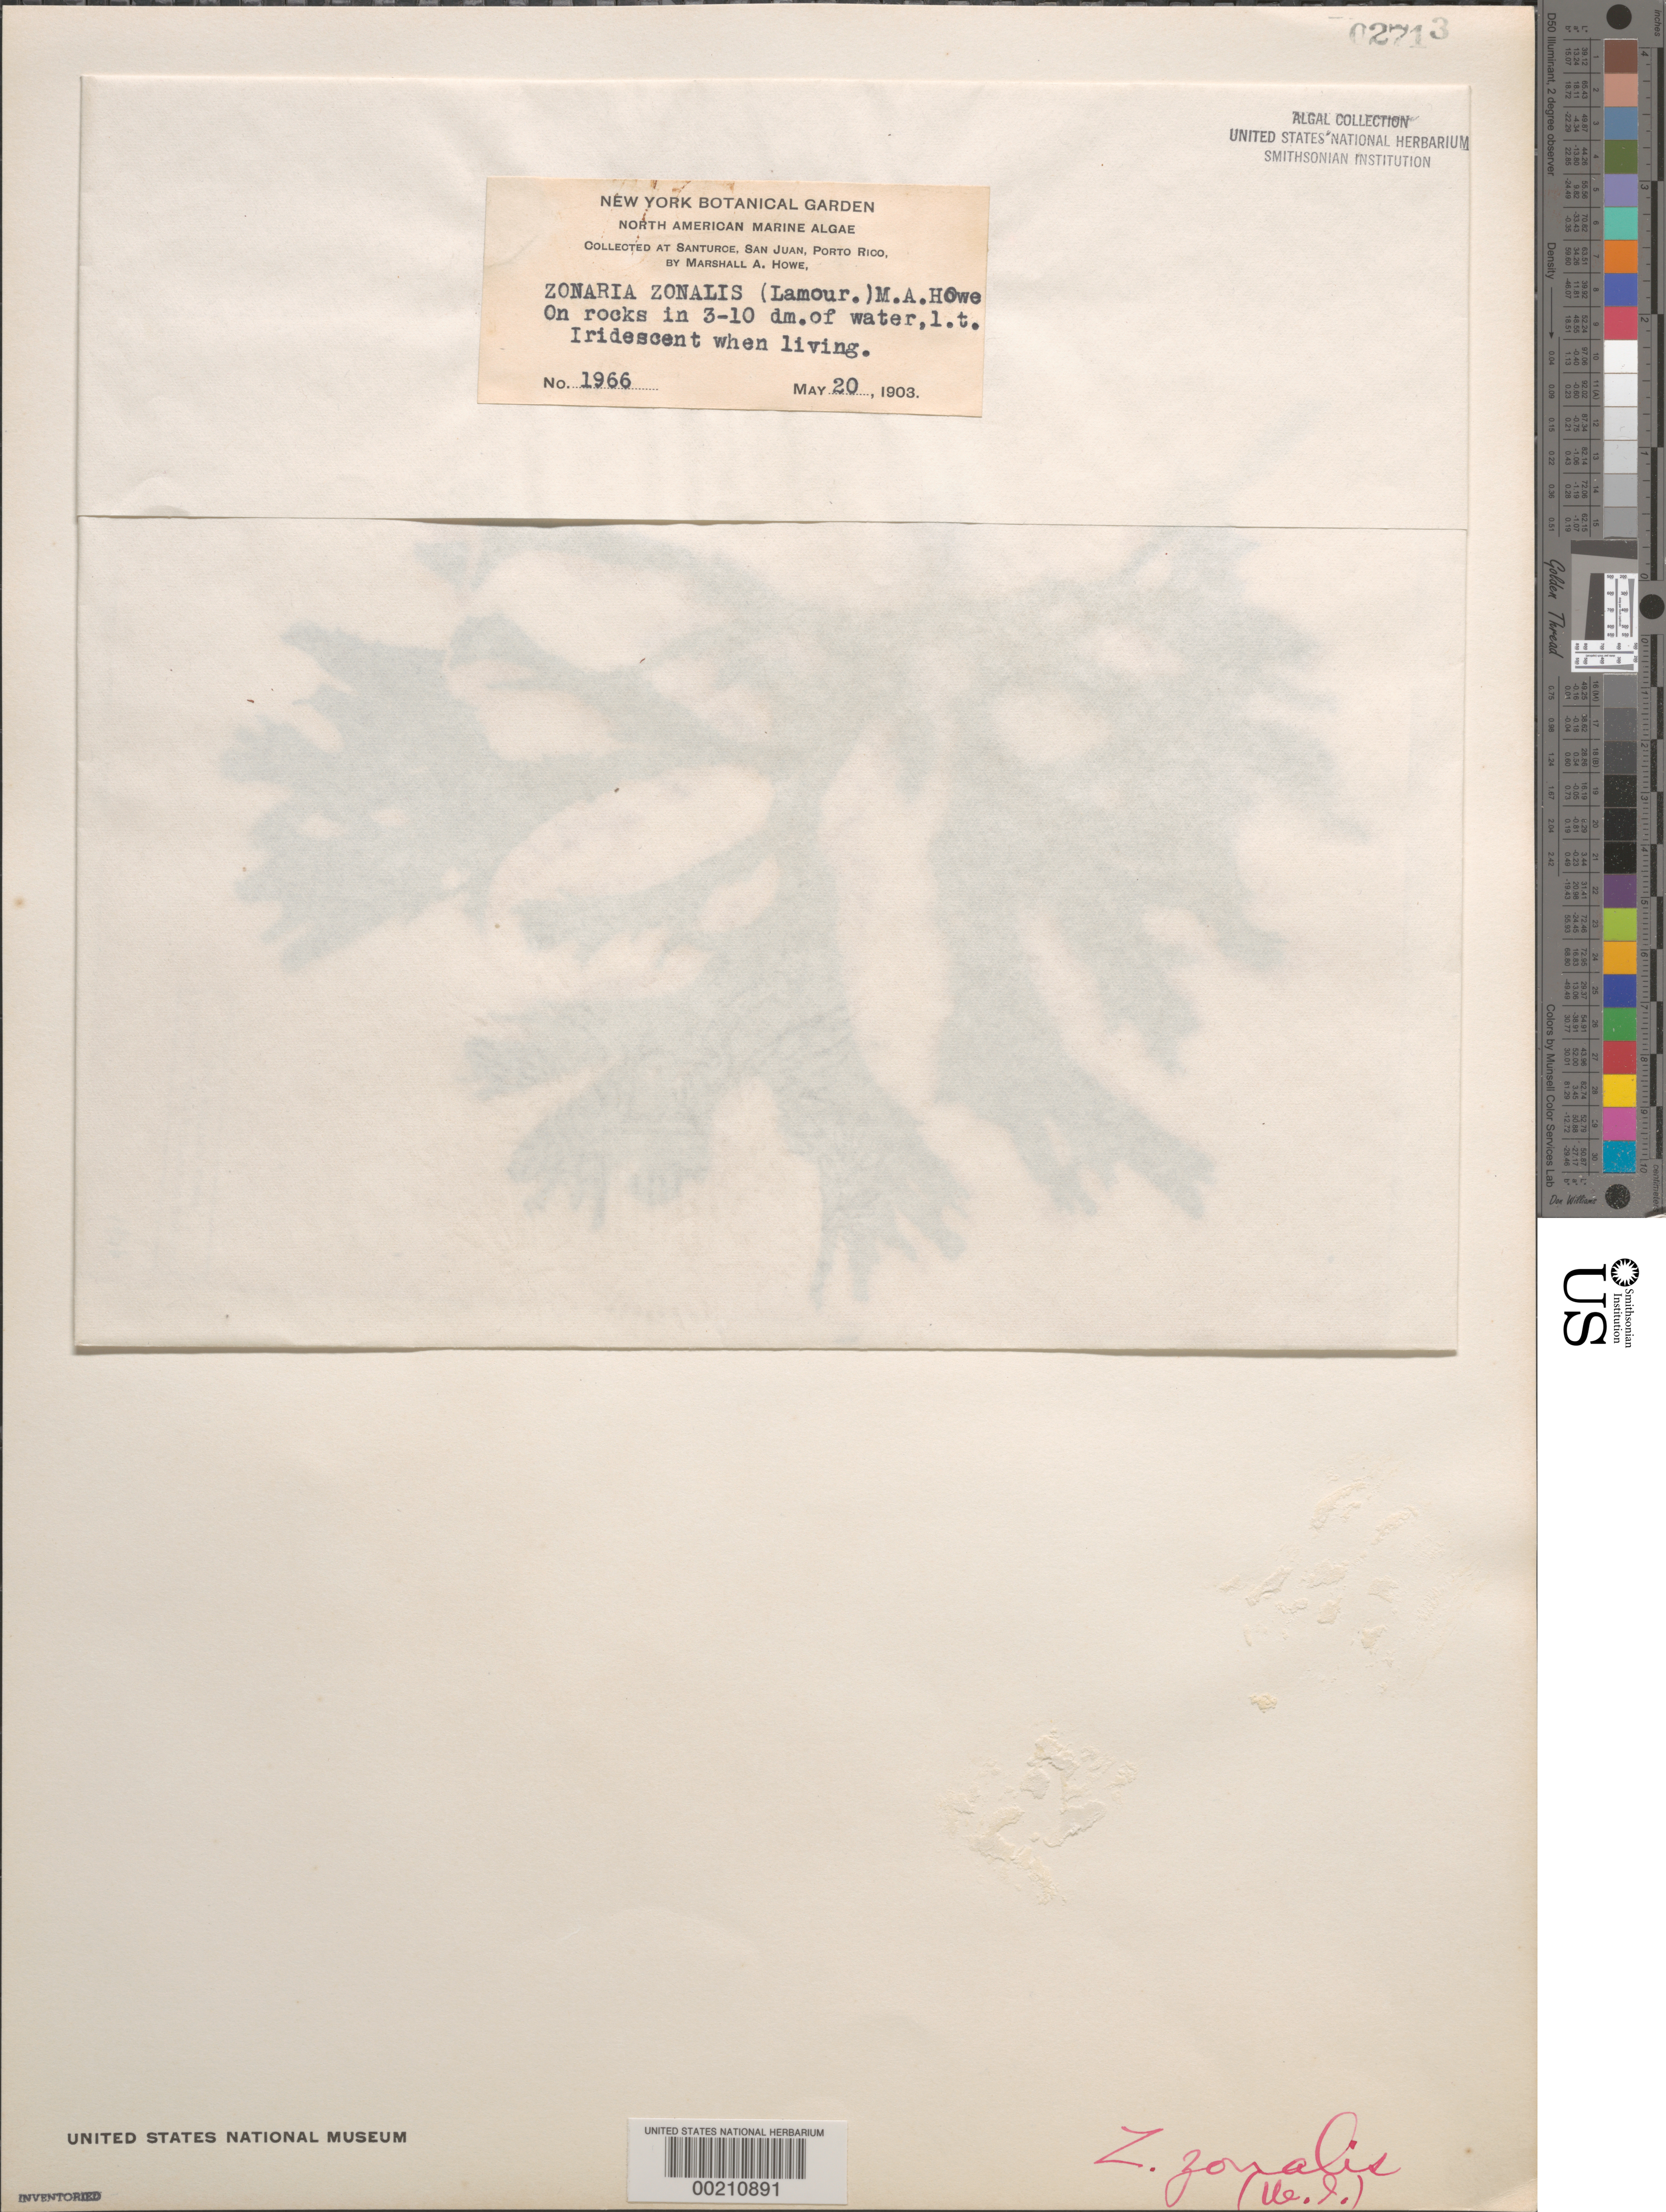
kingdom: Chromista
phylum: Ochrophyta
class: Phaeophyceae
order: Dictyotales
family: Dictyotaceae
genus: Stypopodium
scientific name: Stypopodium zonale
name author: (J.V.Lamouroux) Papenf.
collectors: M. A. Howe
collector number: MAH 1966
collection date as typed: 20 May 1903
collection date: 1903-05-20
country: Puerto Rico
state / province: San Juan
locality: Santurce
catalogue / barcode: US 2713